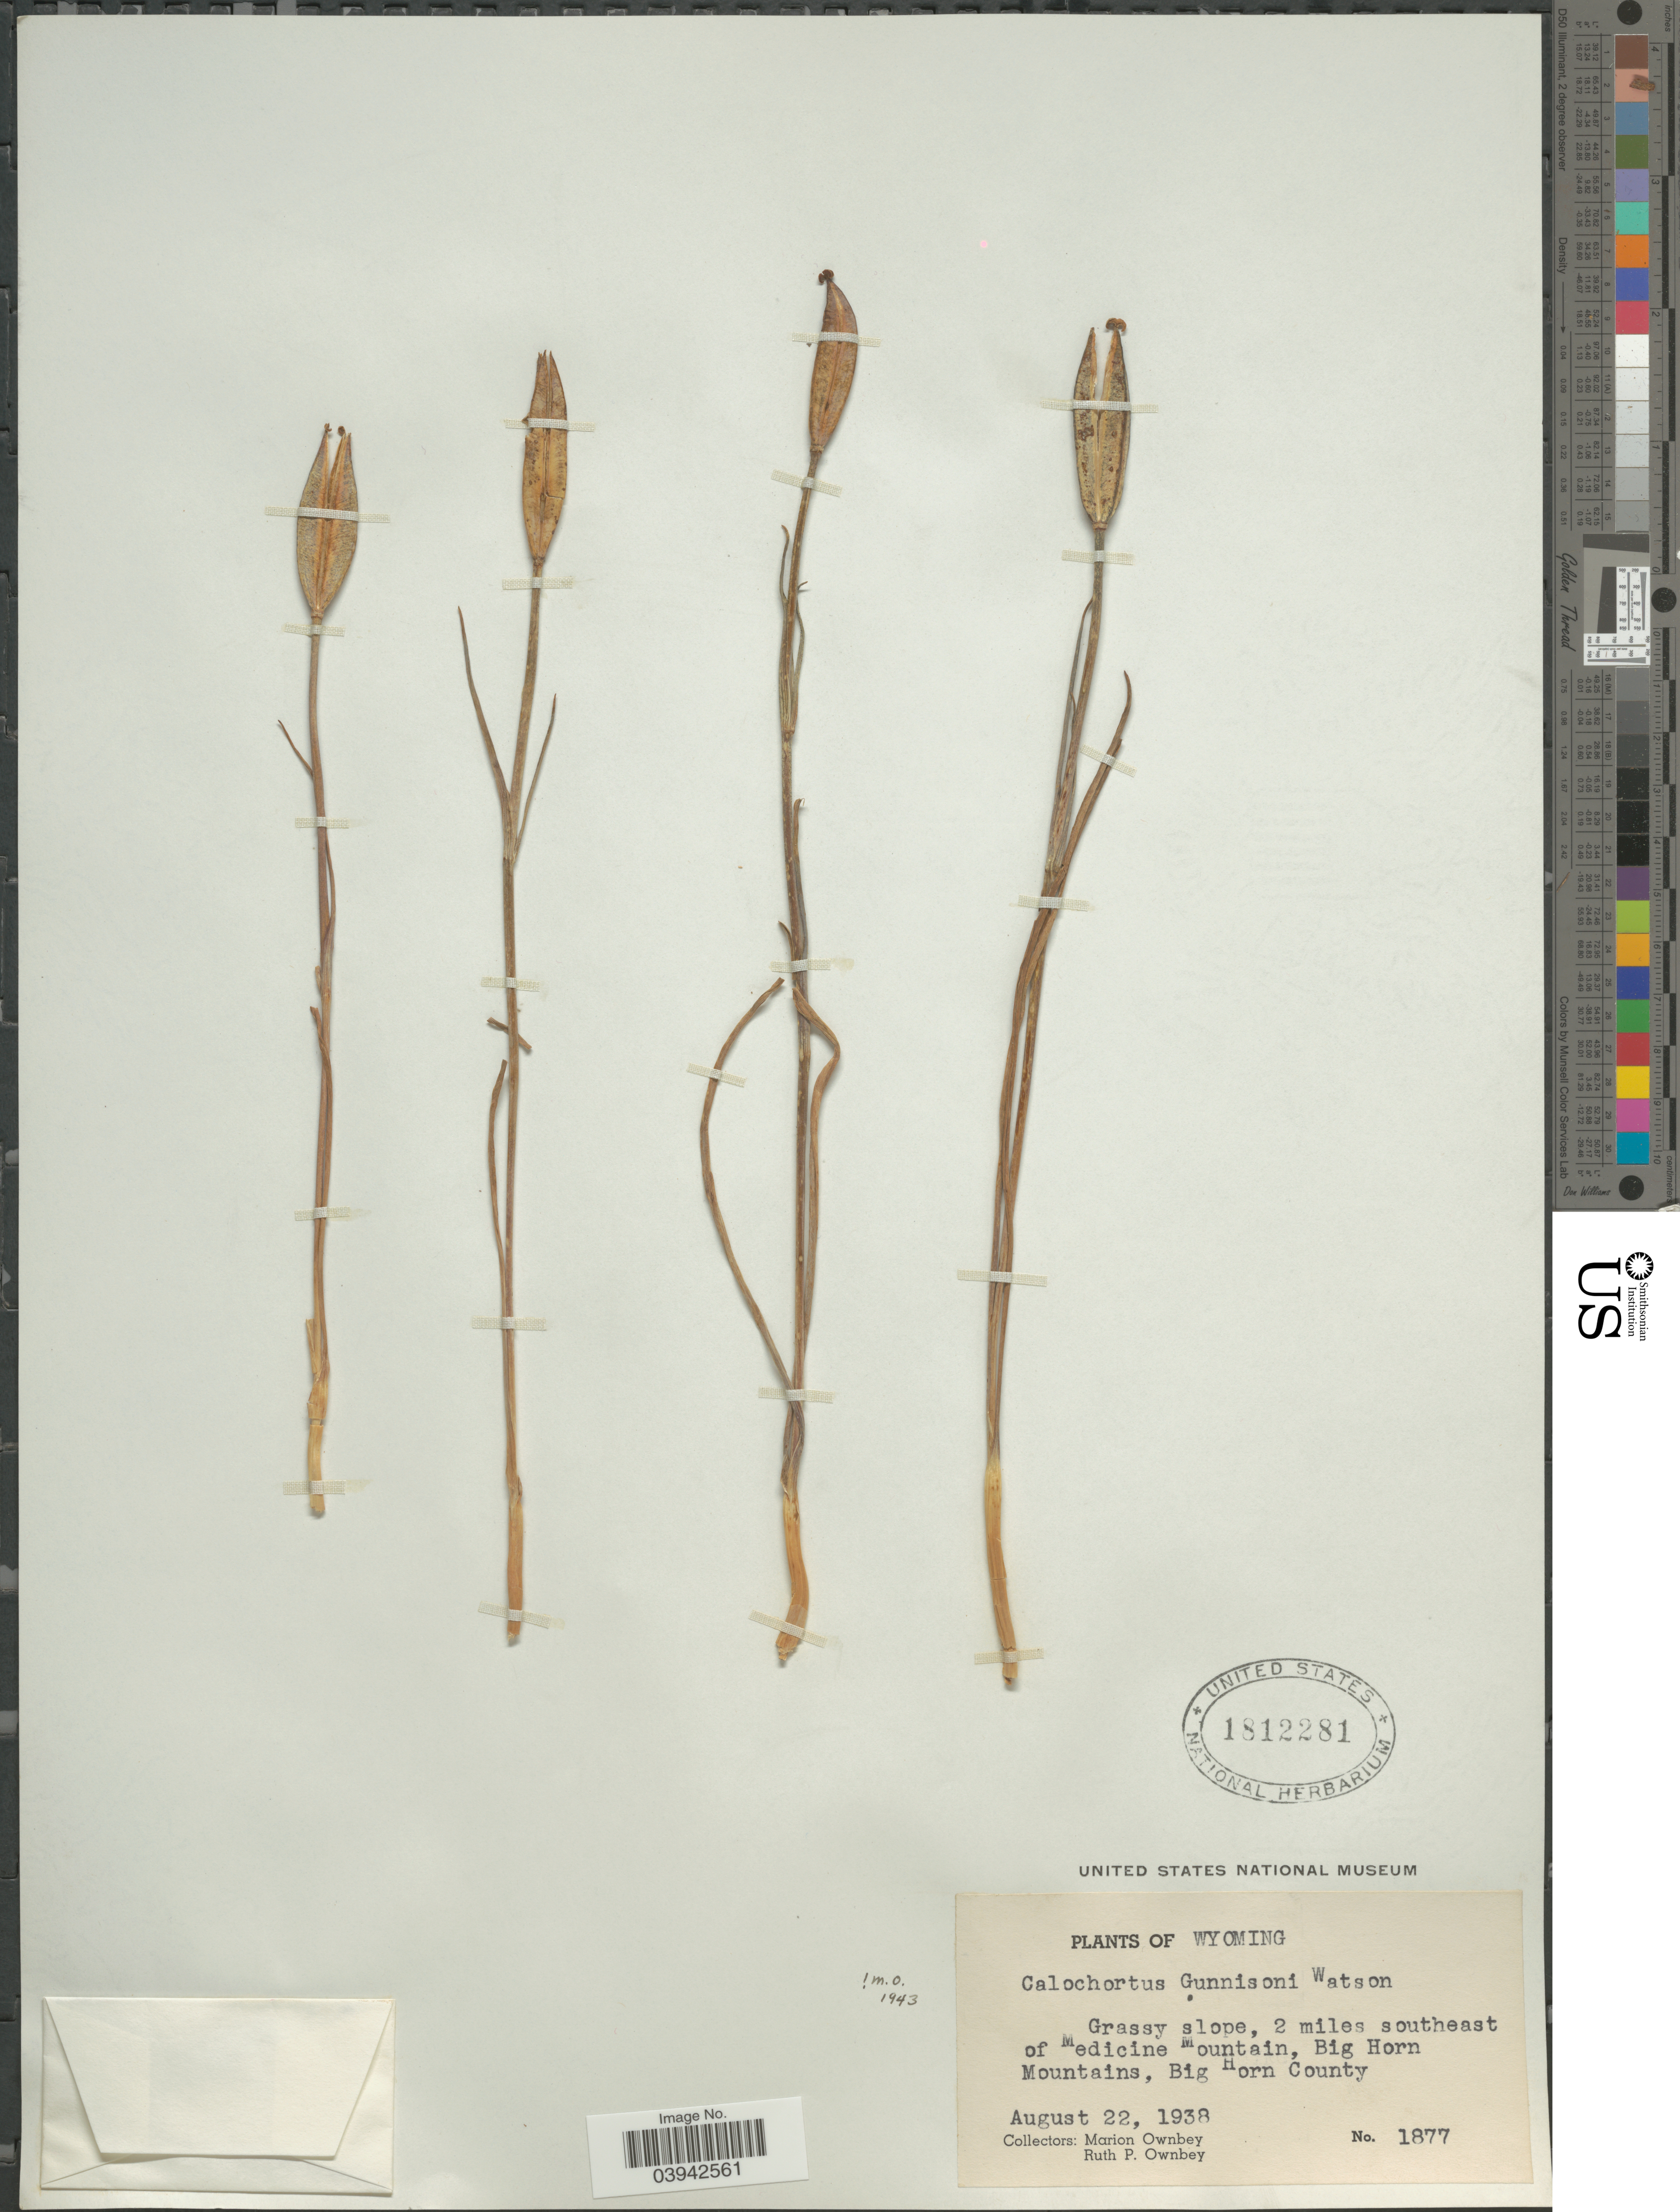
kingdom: Plantae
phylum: Tracheophyta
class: Liliopsida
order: Liliales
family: Liliaceae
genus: Calochortus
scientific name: Calochortus gunnisonii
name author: S. Watson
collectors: M. Ownbey & R. Ownbey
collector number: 1877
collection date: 1938-08-22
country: United States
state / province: Wyoming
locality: Grassy slope, 2 miles southeast of Medicine Mountain, Big Horn Mountains, Big Horn County.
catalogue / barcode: US 1812281